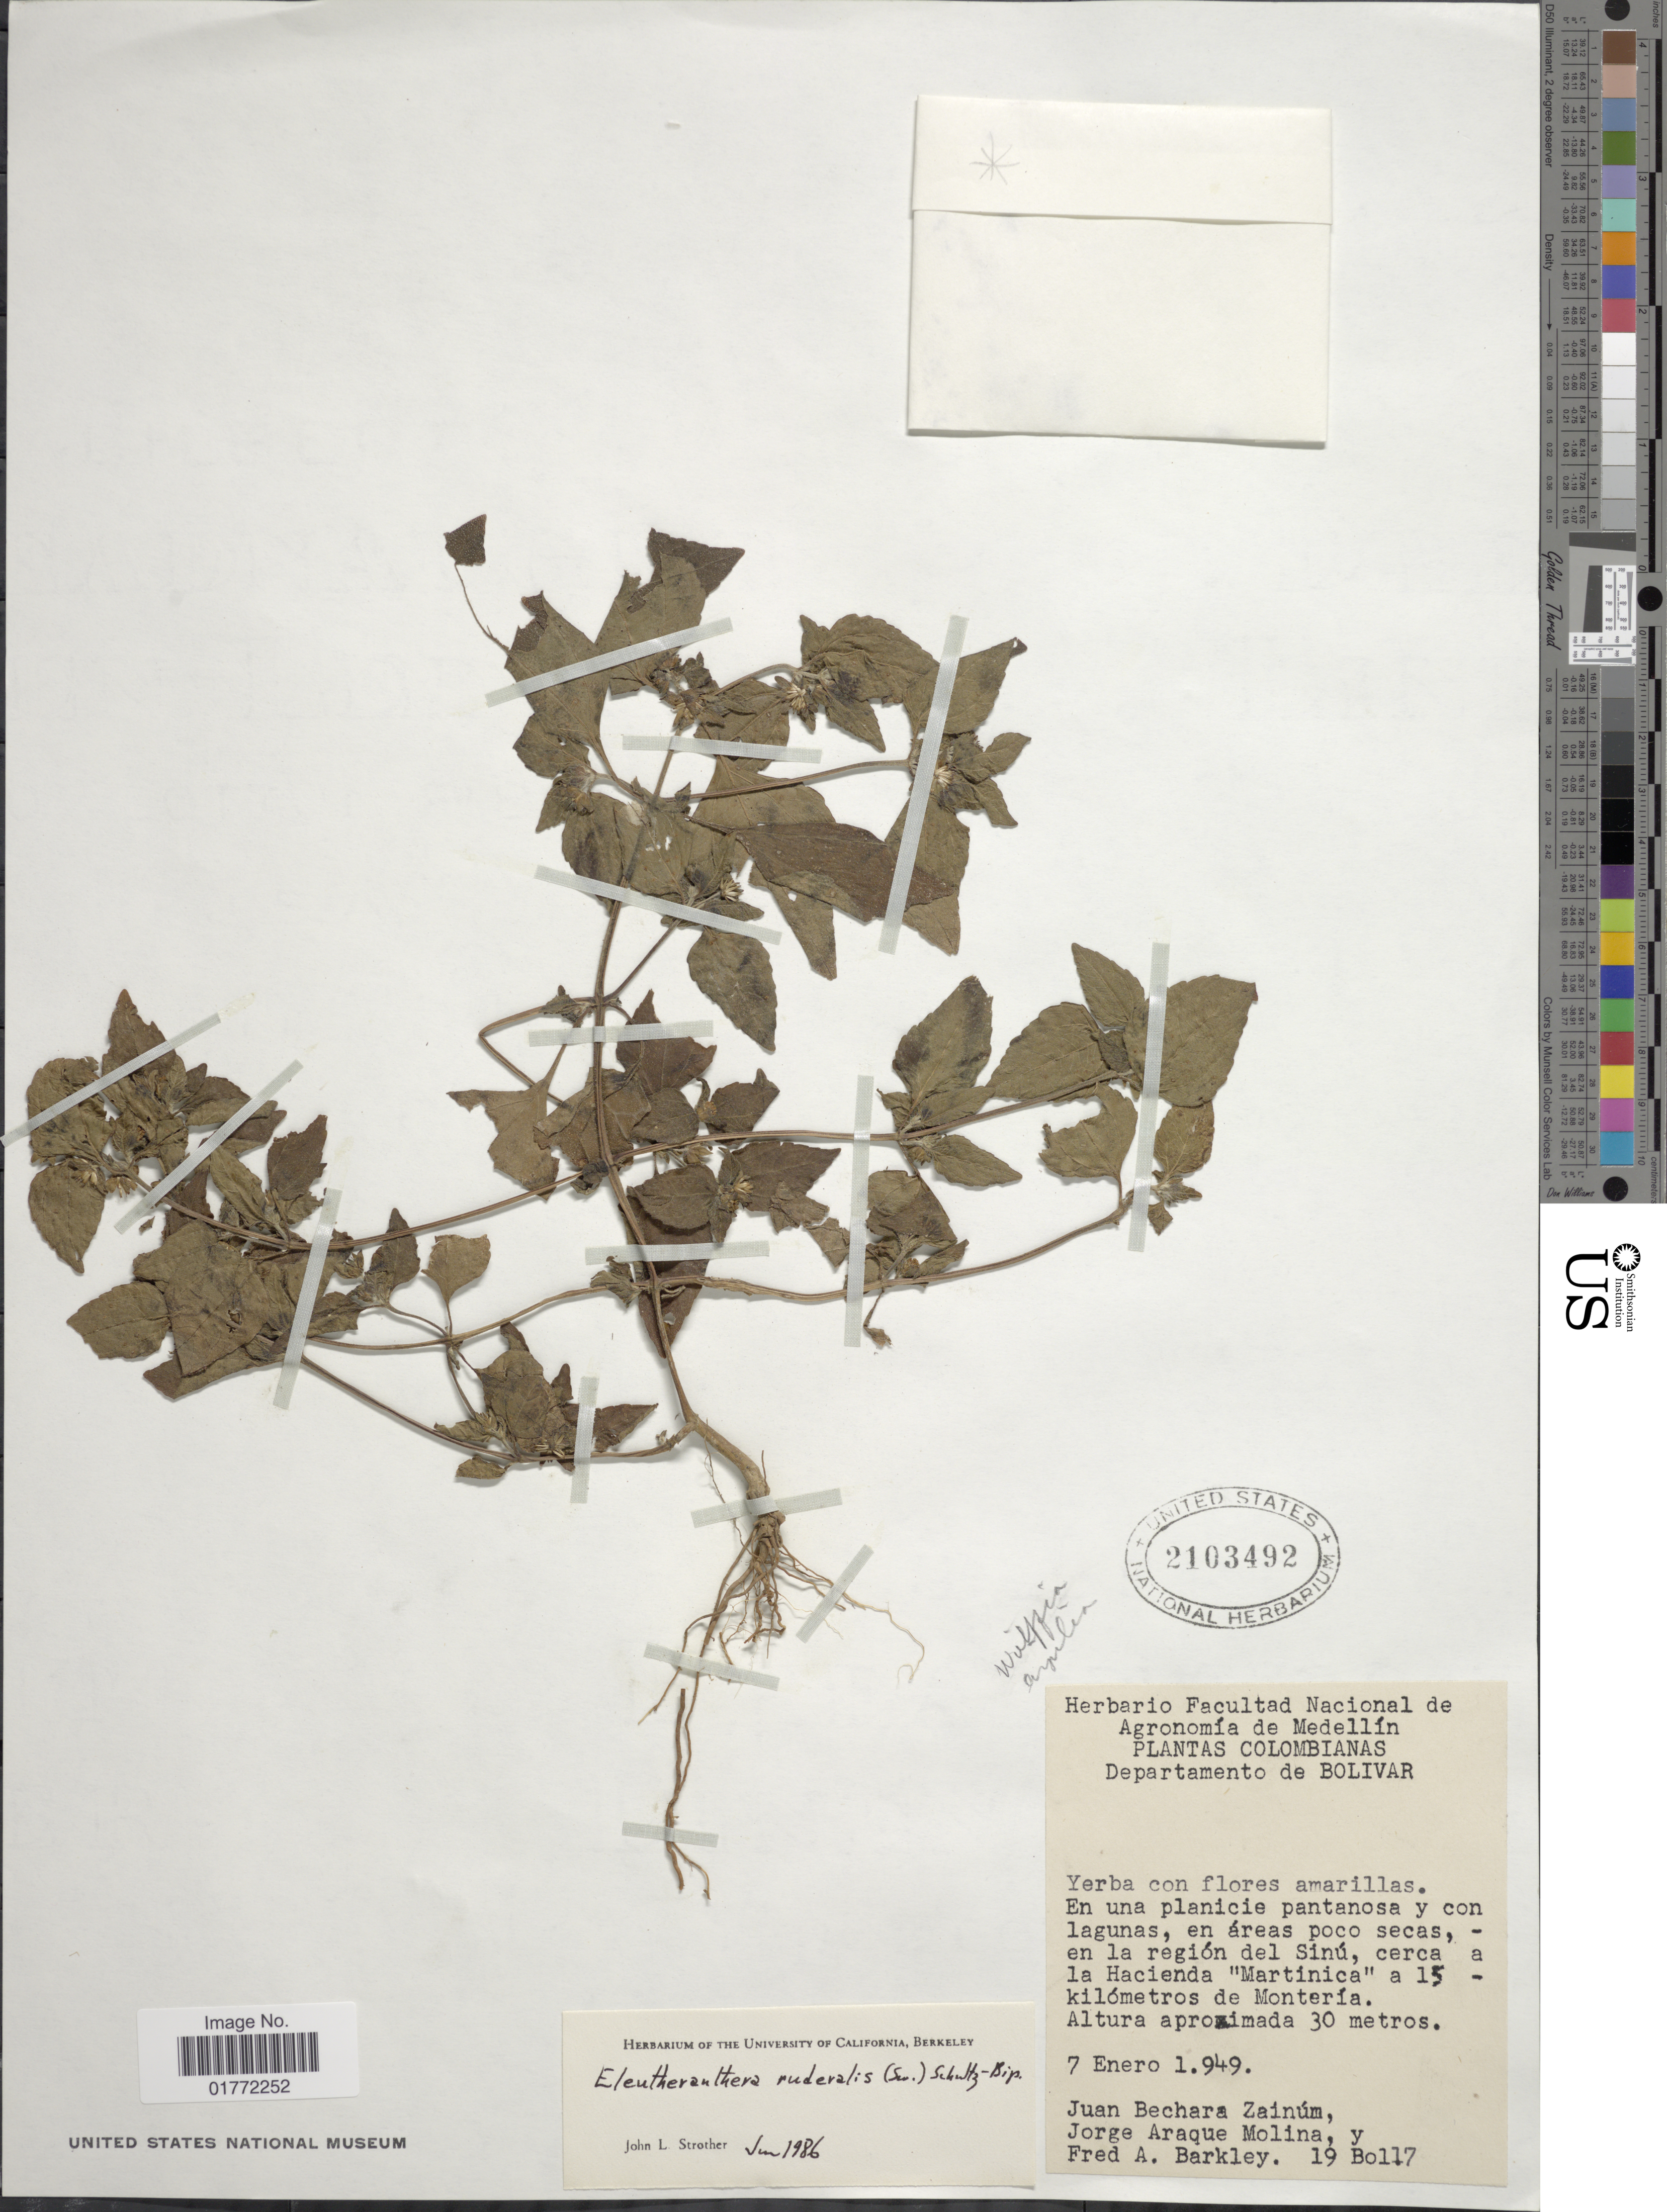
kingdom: Plantae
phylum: Tracheophyta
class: Magnoliopsida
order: Asterales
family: Asteraceae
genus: Eleutheranthera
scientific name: Eleutheranthera ruderalis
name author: (Sw.) Sch. Bip.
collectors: J. Zainúm, J. A. Molina & F. A. Barkley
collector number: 19BOL17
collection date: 1949-01-07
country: Colombia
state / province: Bolívar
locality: En la region del Sinu, cerca a la Hacienda "Martinica" a 15 kilometros de Monteria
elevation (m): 30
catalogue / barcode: US 2103492